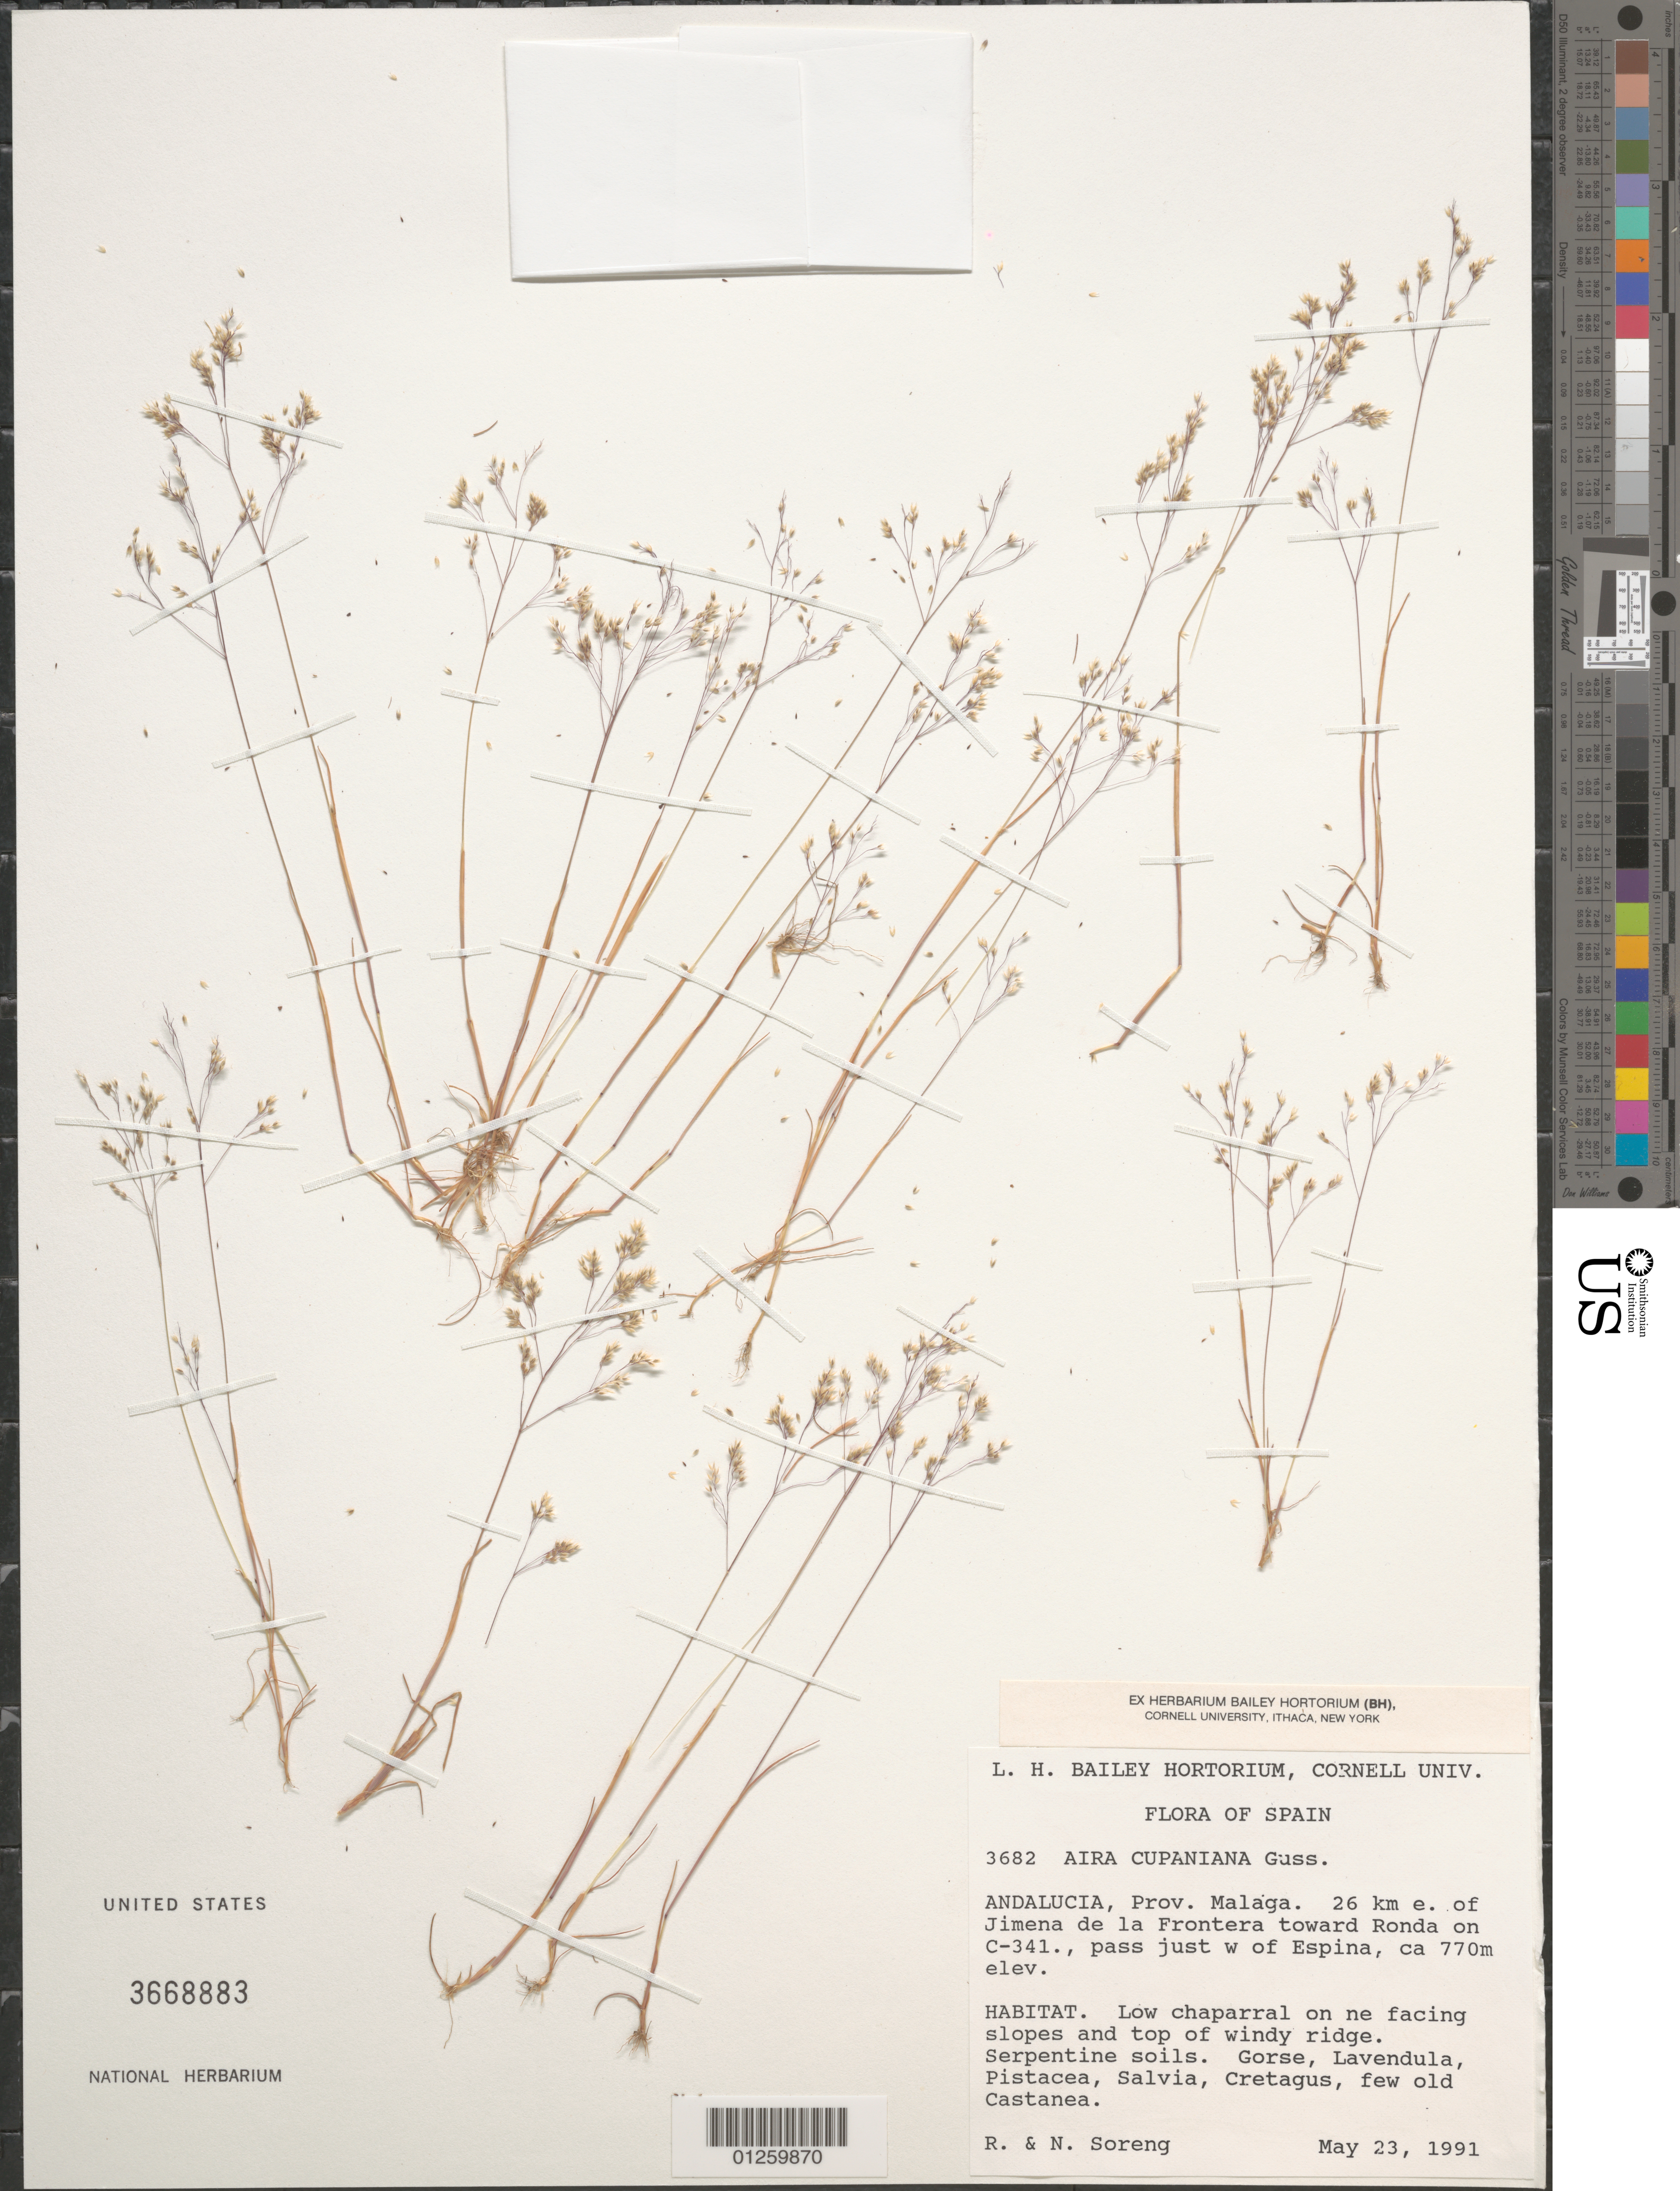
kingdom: Plantae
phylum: Tracheophyta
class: Liliopsida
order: Poales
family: Poaceae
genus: Aira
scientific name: Aira cupaniana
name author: Gussone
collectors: R. J. Soreng & N. L. Soreng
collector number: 3682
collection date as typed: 23 May 1991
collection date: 1991-05-23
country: Spain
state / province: Andalucia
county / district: Malaga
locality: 26 km E of Jimena de la Frontera toward Ronda on C-341., pass just W of Espina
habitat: Low chaparral on ne facing slopes and top of windy ridge. Serpentine soils. Gorse, Lavendula, Pistacea, Salvia, Cretagus,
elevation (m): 770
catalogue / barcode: US 3668883